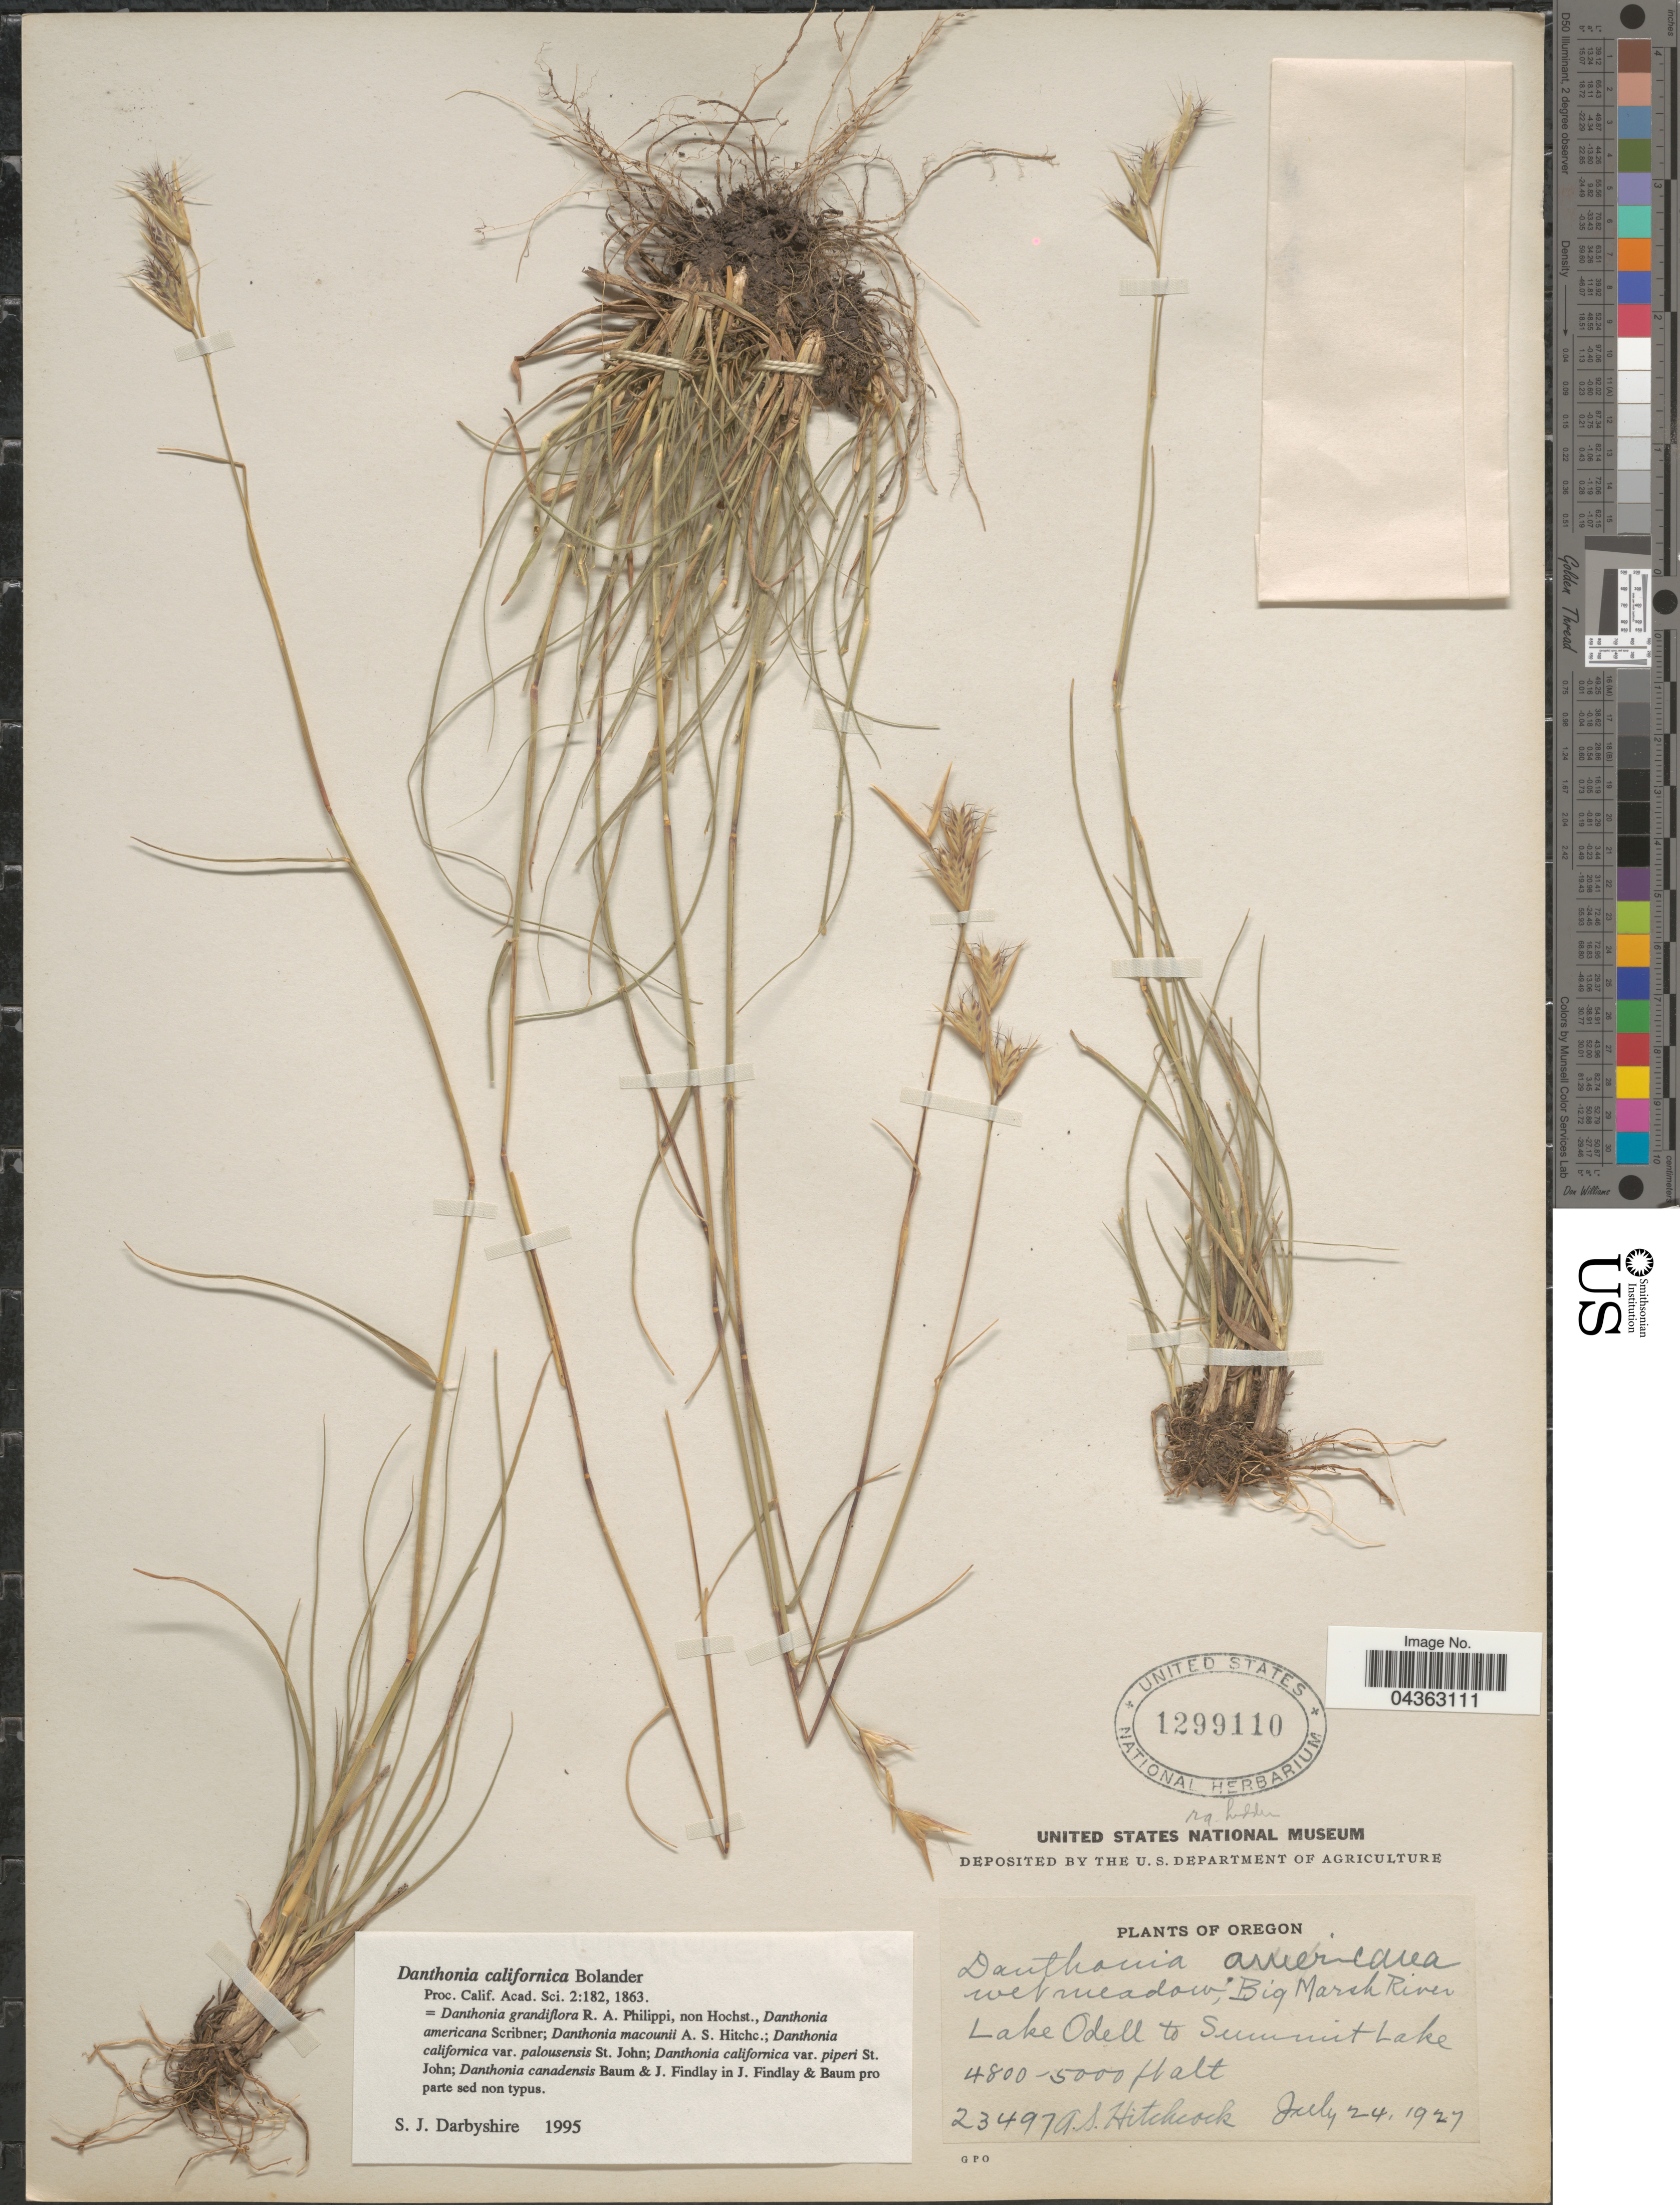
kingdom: Plantae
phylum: Tracheophyta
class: Liliopsida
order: Poales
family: Poaceae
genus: Danthonia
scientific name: Danthonia californica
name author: Bol.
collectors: A. S. Hitchcock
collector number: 23497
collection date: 1927-07-24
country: United States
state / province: Oregon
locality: Wet meadow, Big Marsh River Lake Odell to Summit Lake.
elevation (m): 1463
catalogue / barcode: US 1299110